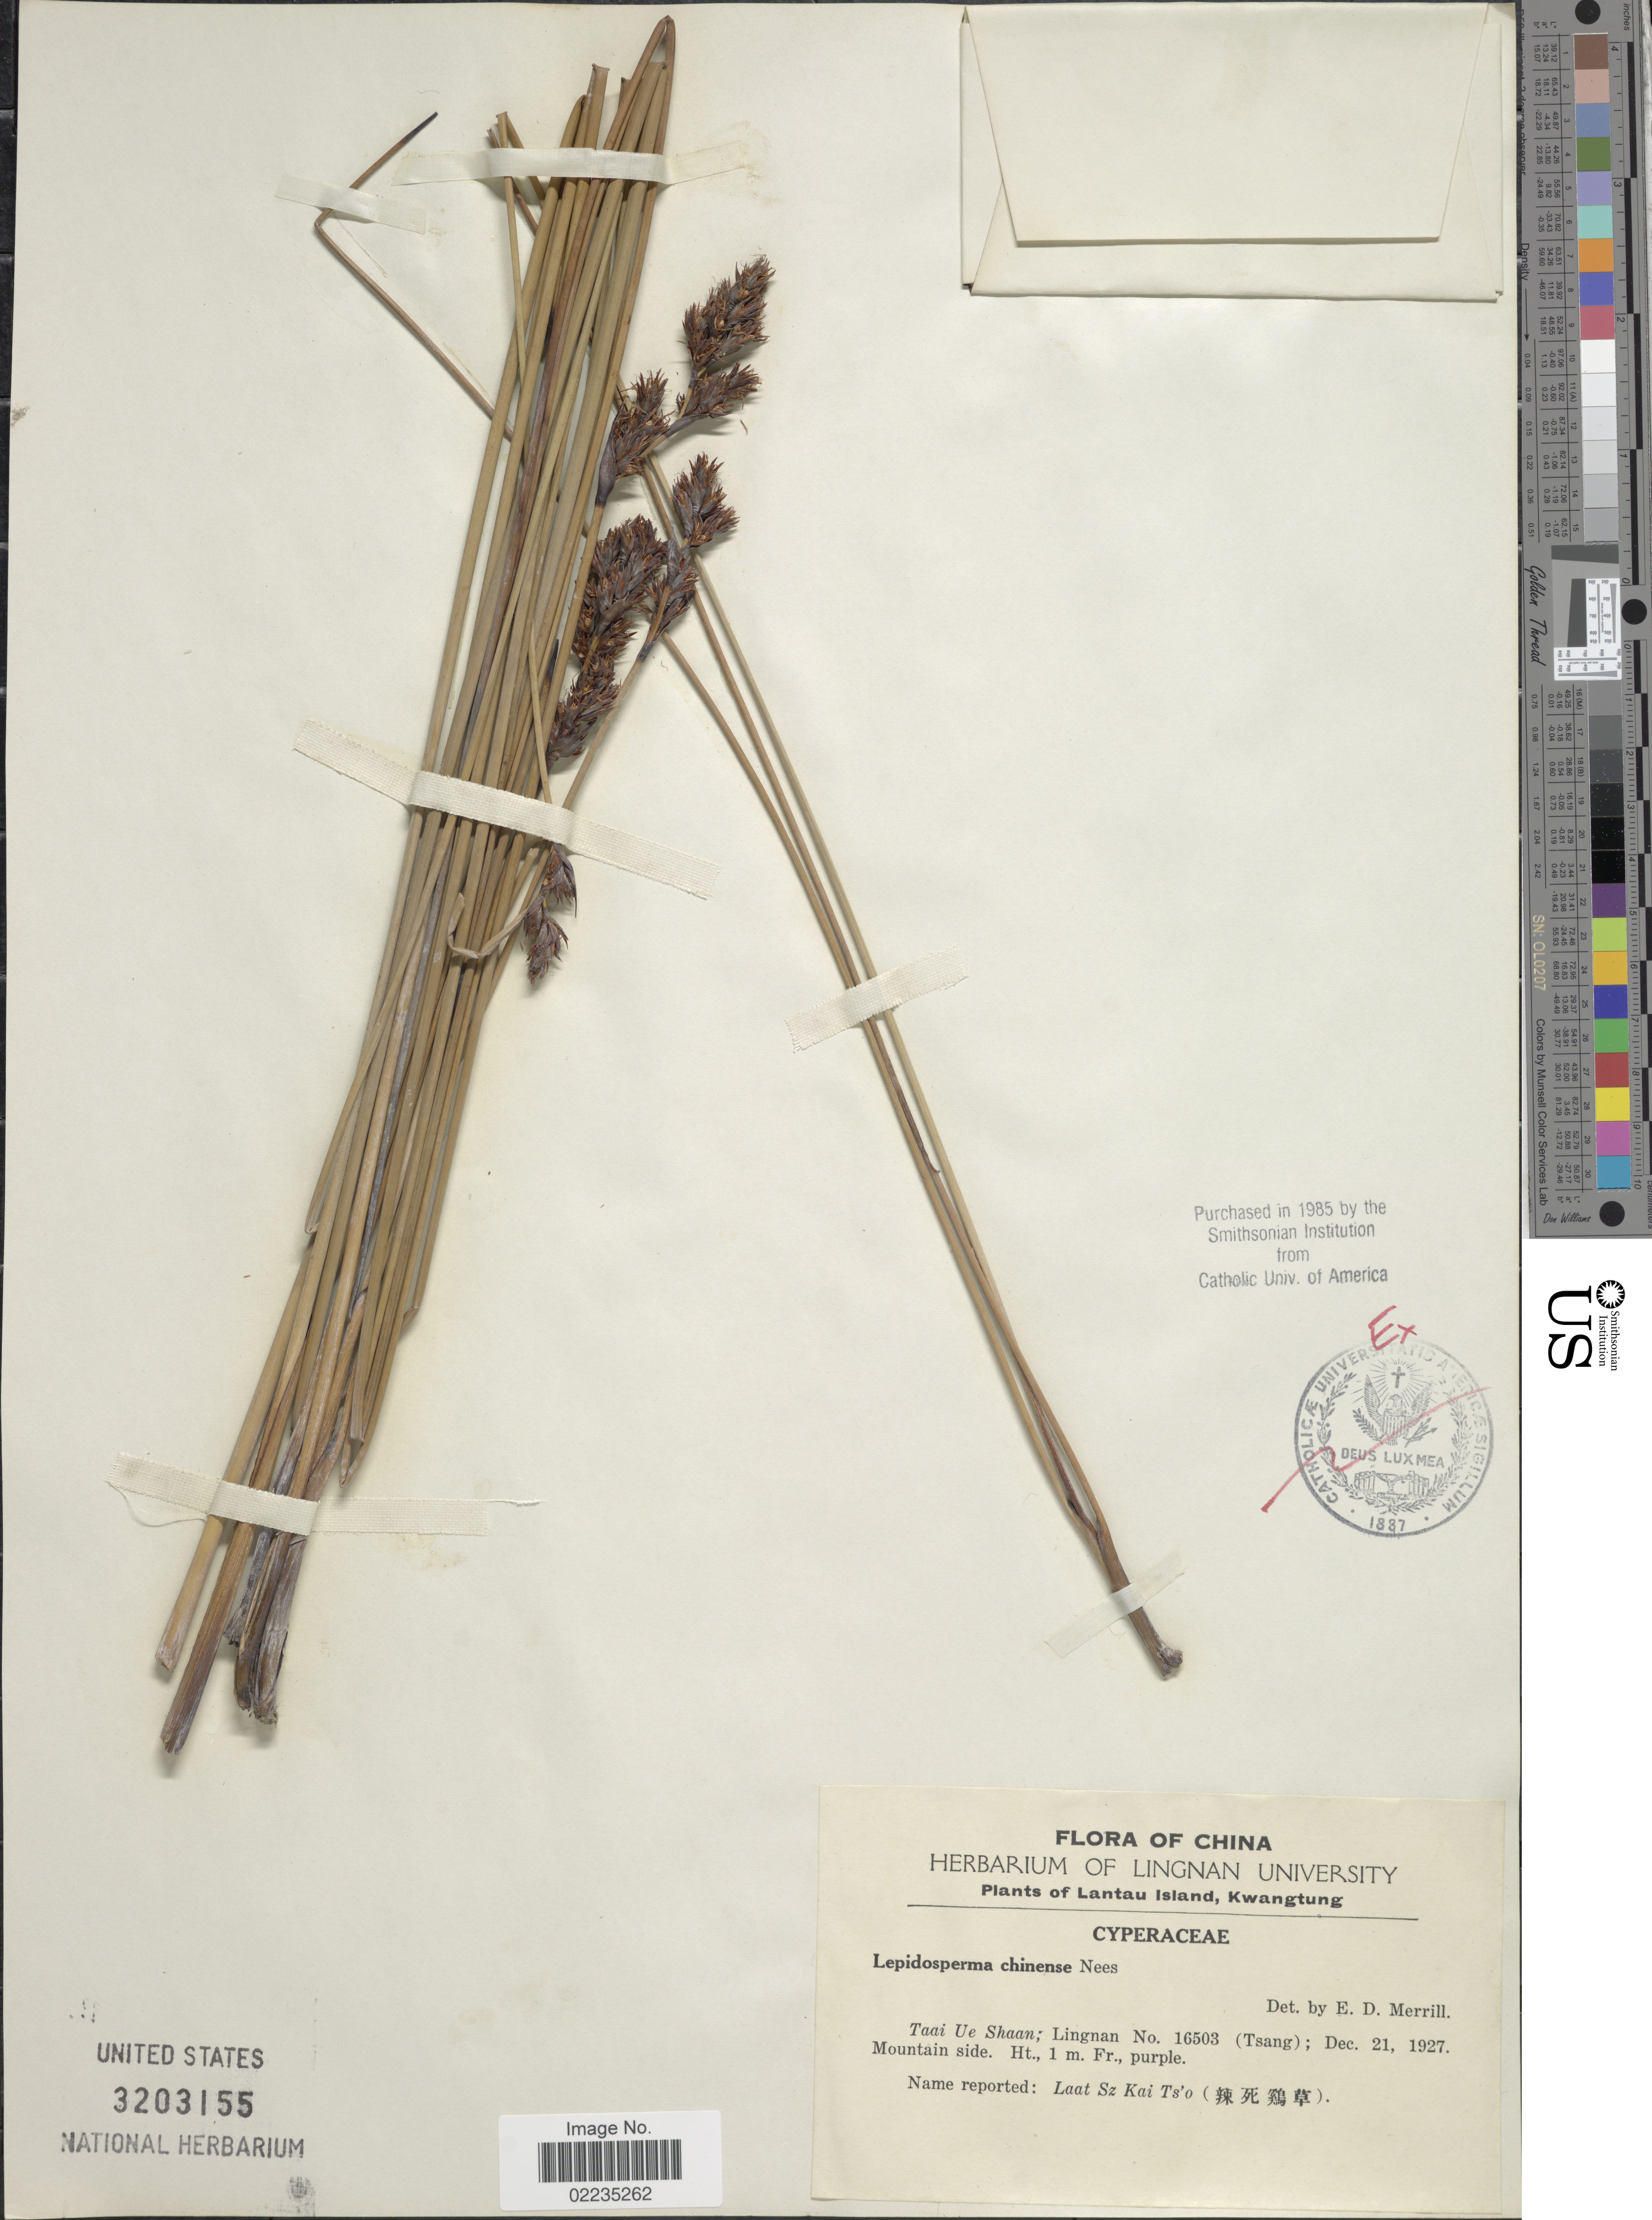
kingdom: Plantae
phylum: Tracheophyta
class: Liliopsida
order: Poales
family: Cyperaceae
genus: Lepidosperma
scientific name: Lepidosperma chinense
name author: Nees & Meyen ex Kunth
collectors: T. Shaan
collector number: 16503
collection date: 1927-12-21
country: China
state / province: Guangdong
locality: Lantau Island, Kwangtung, Lingnan (Tsang) Mountain side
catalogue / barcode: US 3203155